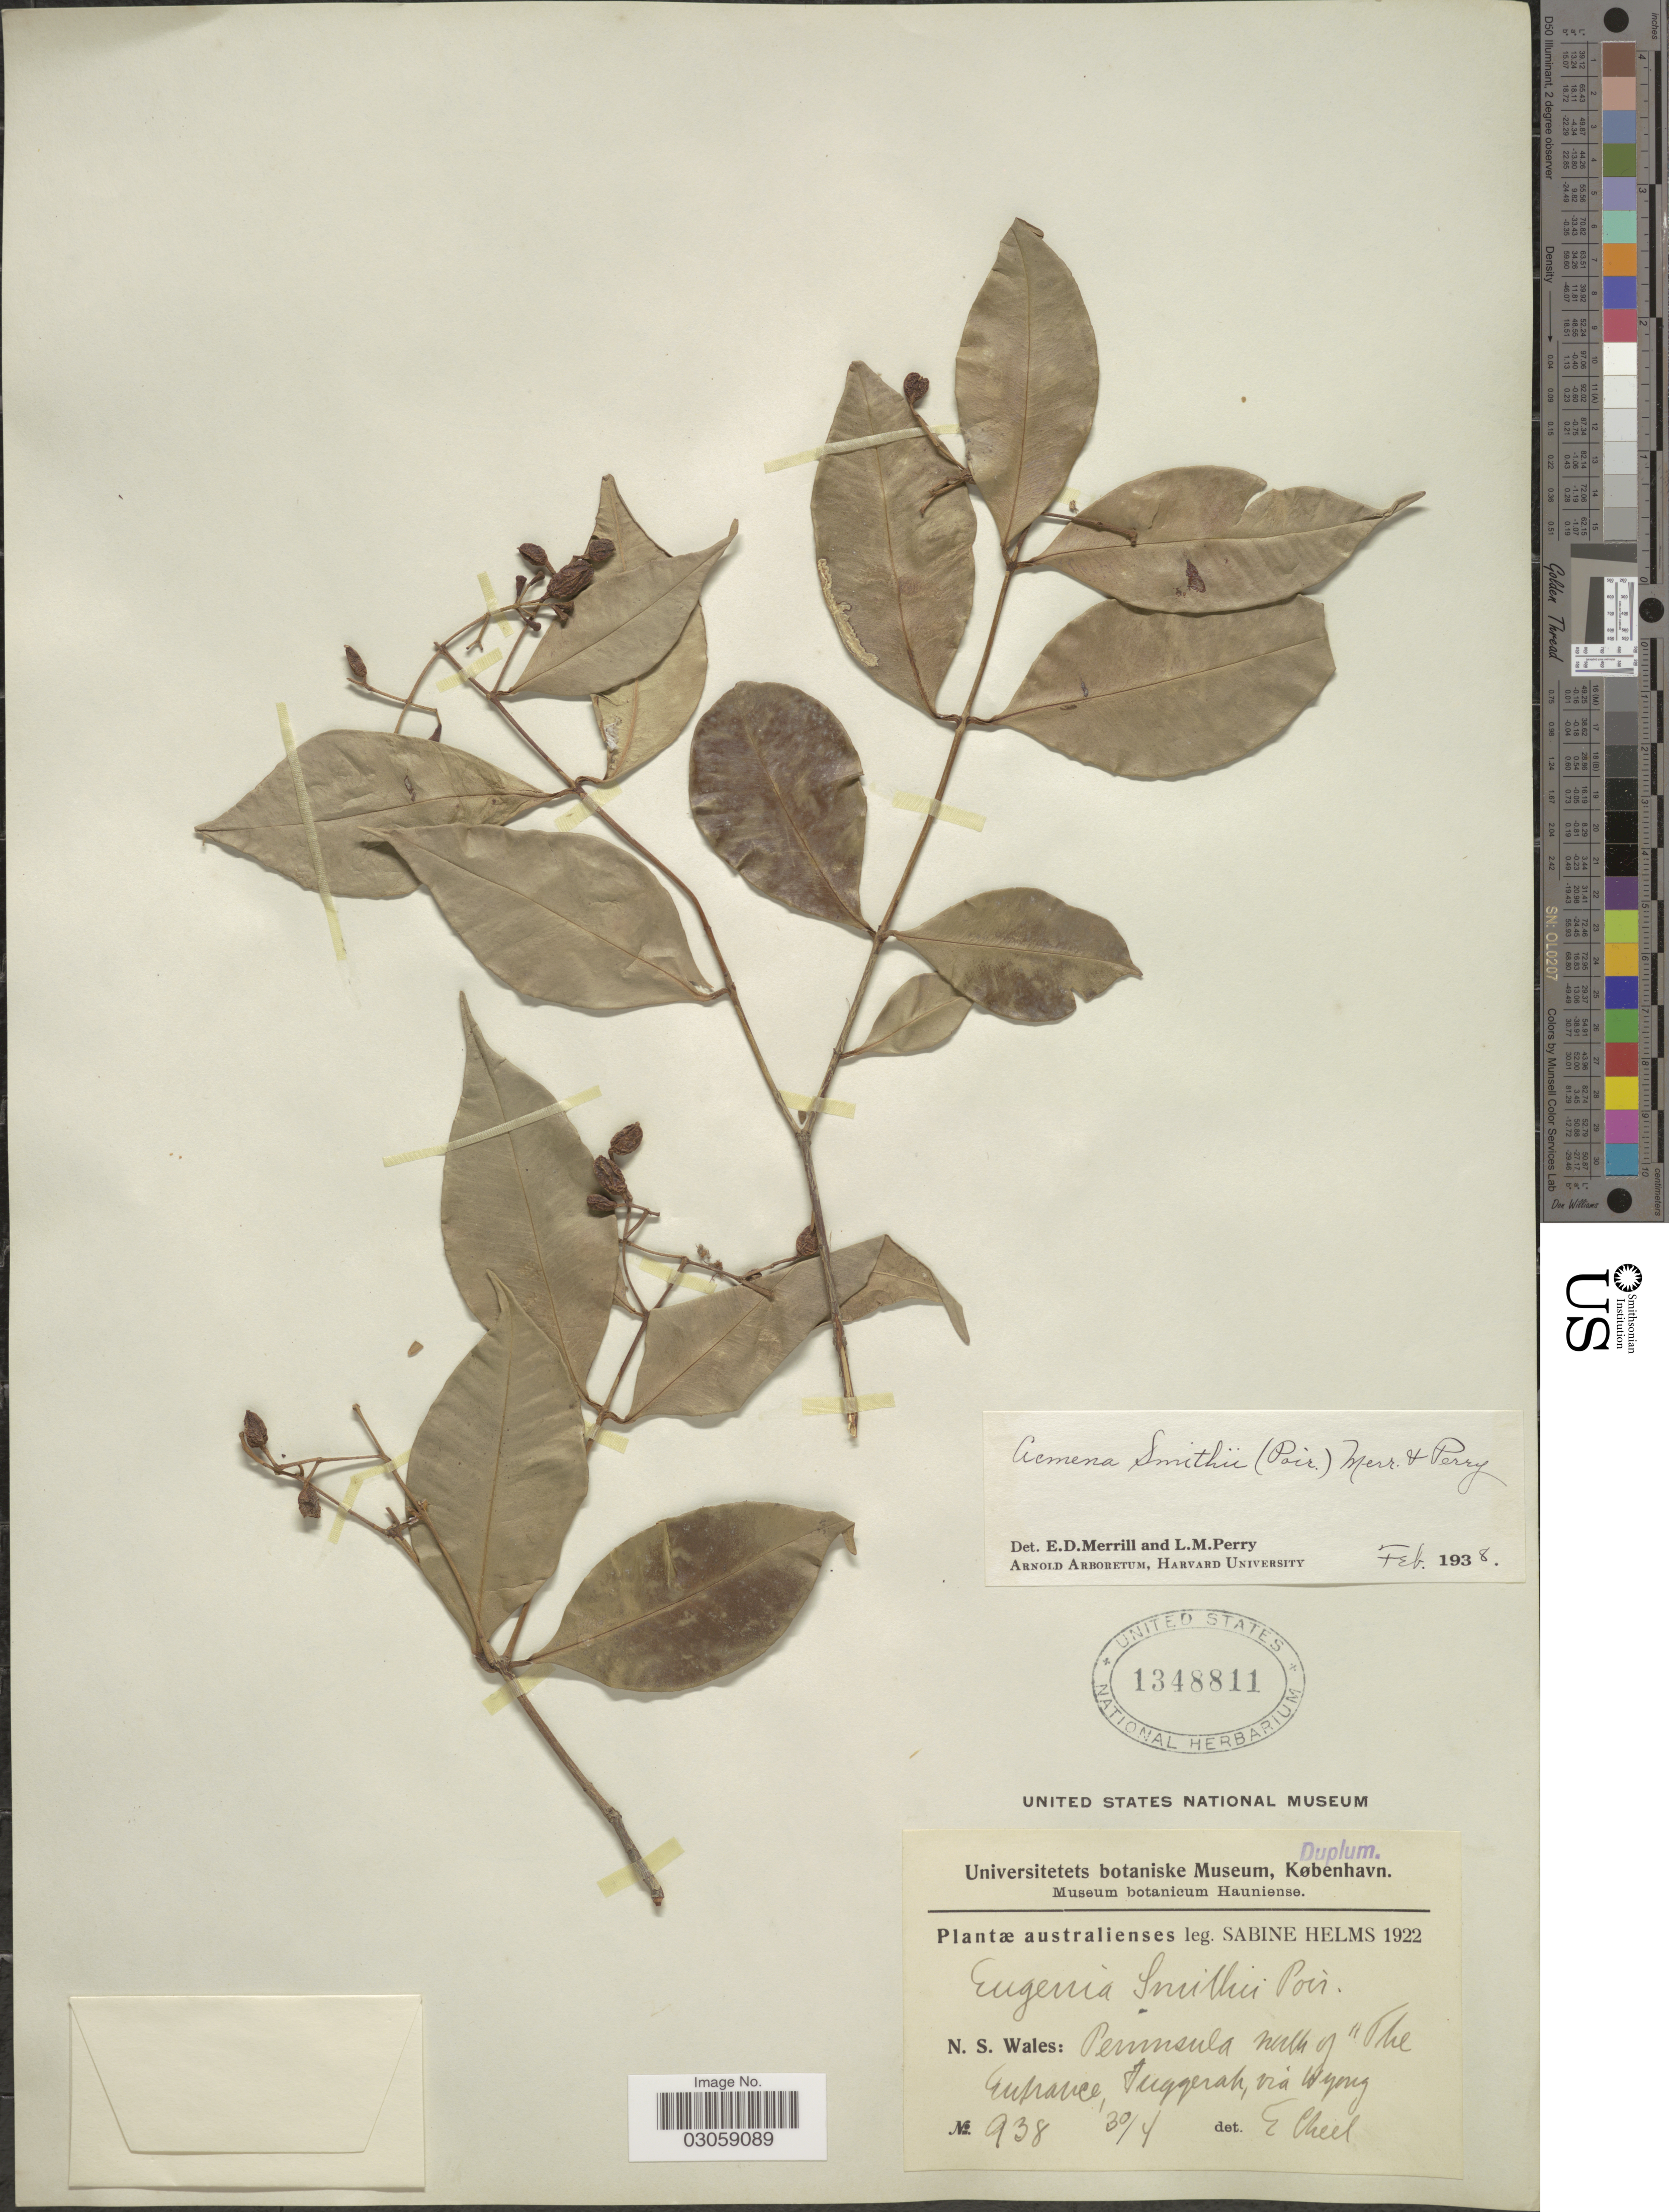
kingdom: Plantae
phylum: Tracheophyta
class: Magnoliopsida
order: Myrtales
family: Myrtaceae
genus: Syzygium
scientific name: Syzygium smithii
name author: (Poir.) Nied.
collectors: S. Helms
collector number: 938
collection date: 1922-04-30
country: Australia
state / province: New South Wales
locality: Peninsula north of The Entrance, Tuggerah, via Wyong.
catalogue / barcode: US 1348811